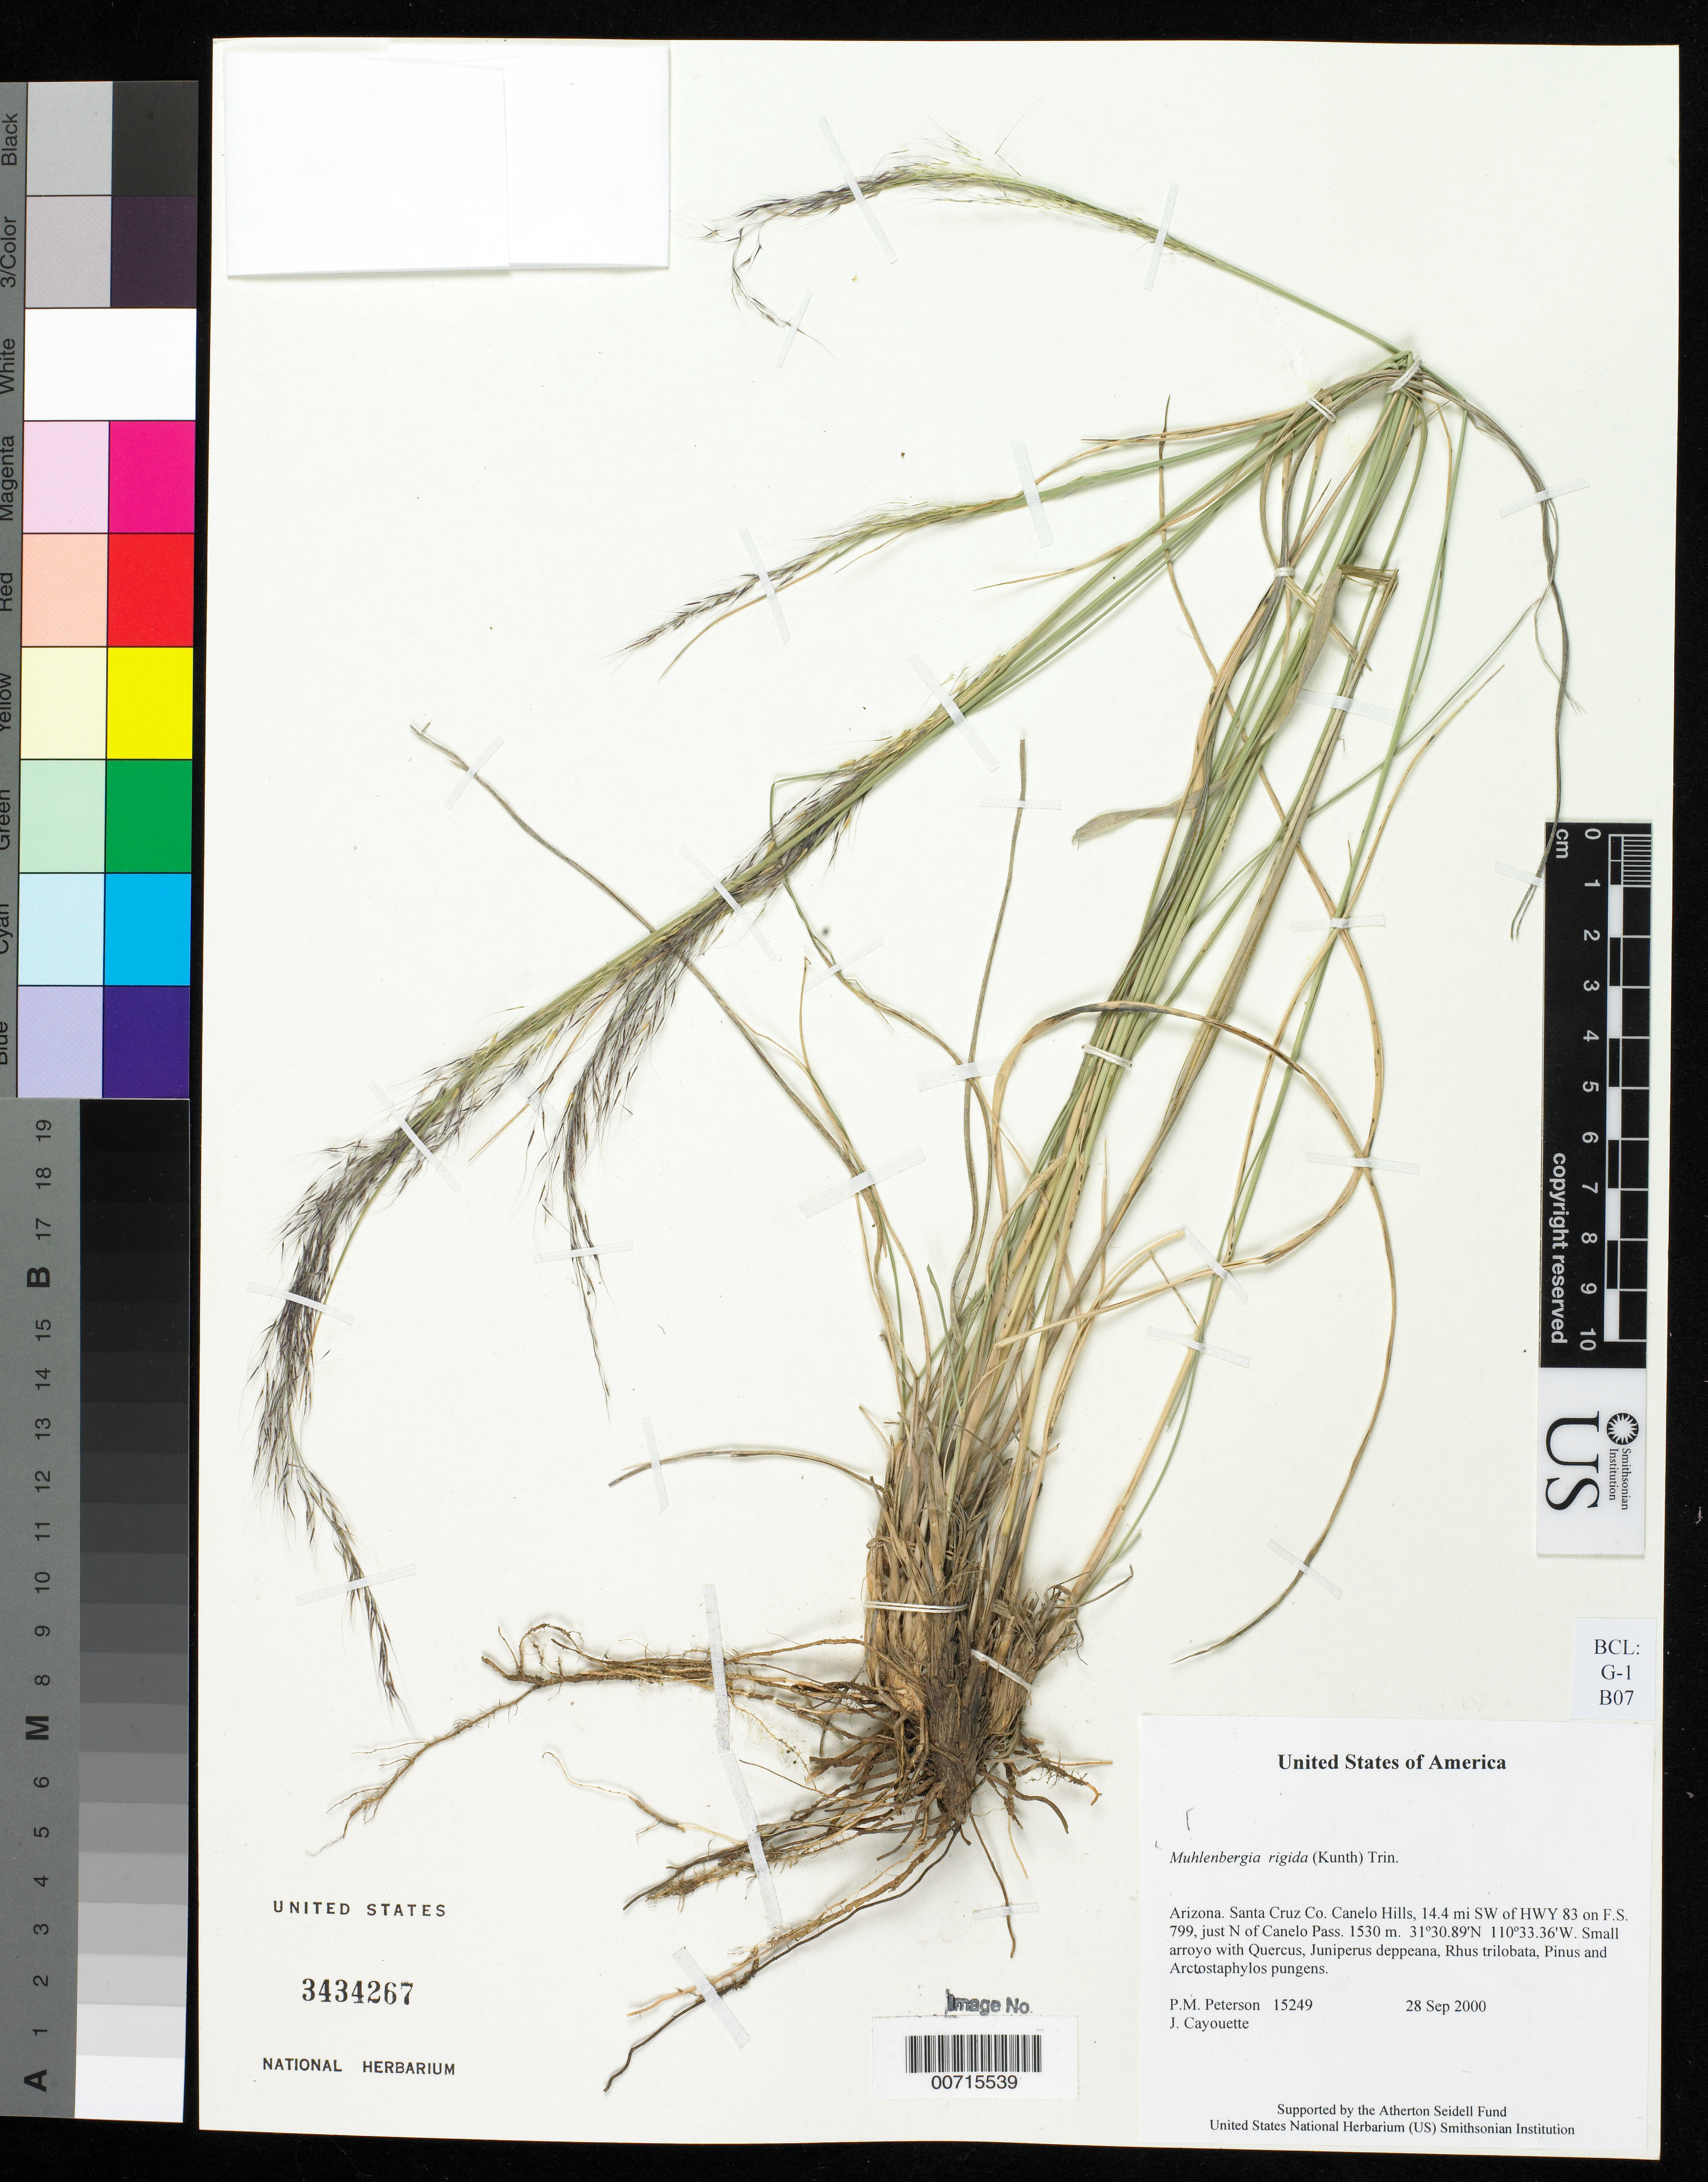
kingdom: Plantae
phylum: Tracheophyta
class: Liliopsida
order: Poales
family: Poaceae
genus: Muhlenbergia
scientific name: Muhlenbergia rigida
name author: (Kunth) Kunth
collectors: P. M. Peterson & J. Cayouette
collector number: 15249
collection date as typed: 28 Sep 2000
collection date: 2000-09-28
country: United States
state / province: Arizona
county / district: Santa Cruz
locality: Canelo Hills, 14.4 mi SW of HWY 83 on F.S. 799, just N of Canelo Pass.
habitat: Small arroyo with Quercus, Juniperus deppeana, Rhus trilobata, Pinus and Arctostaphylos pungens.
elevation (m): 1530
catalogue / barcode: US 3434267